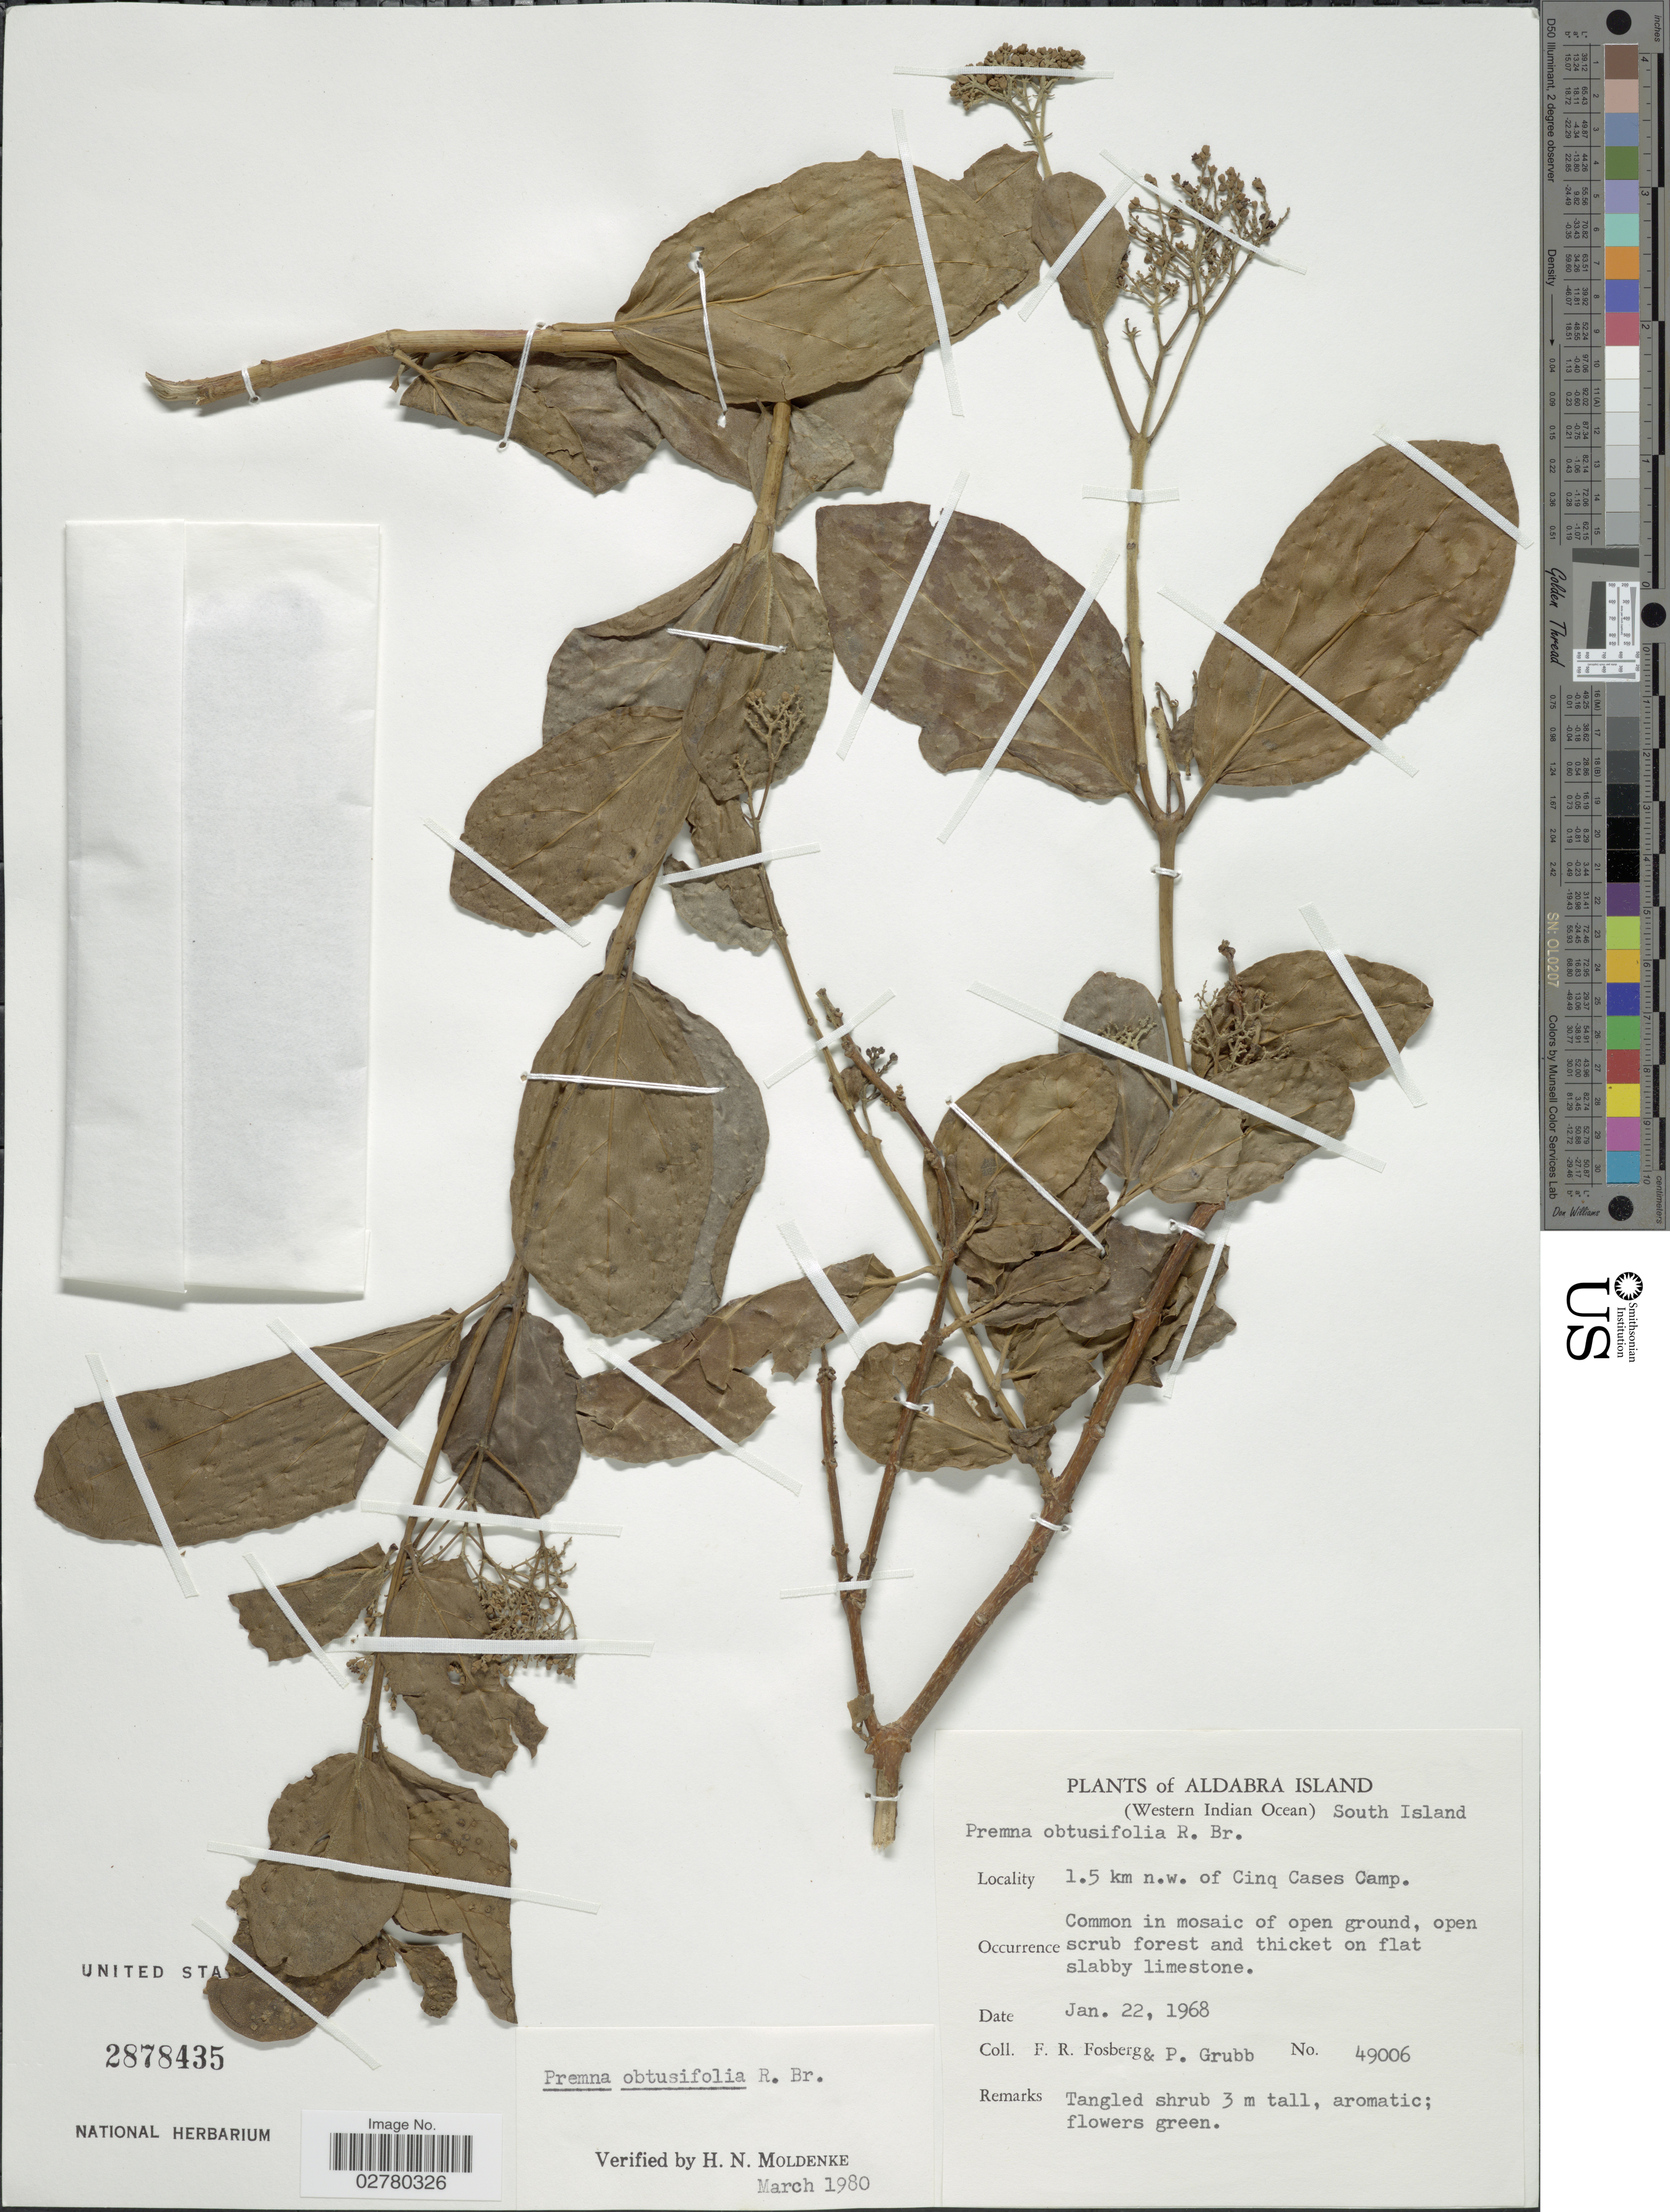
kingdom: Plantae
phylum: Tracheophyta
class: Magnoliopsida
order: Lamiales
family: Lamiaceae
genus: Premna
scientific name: Premna obtusifolia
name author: R. Br.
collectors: F. R. Fosberg & P. J. Grubb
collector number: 49006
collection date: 1968-01-22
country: Seychelles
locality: Aldabra Island (Western Indian Ocean), South Island, 1.5 km n.w. of Cinq Cases Camp.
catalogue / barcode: US 2878435